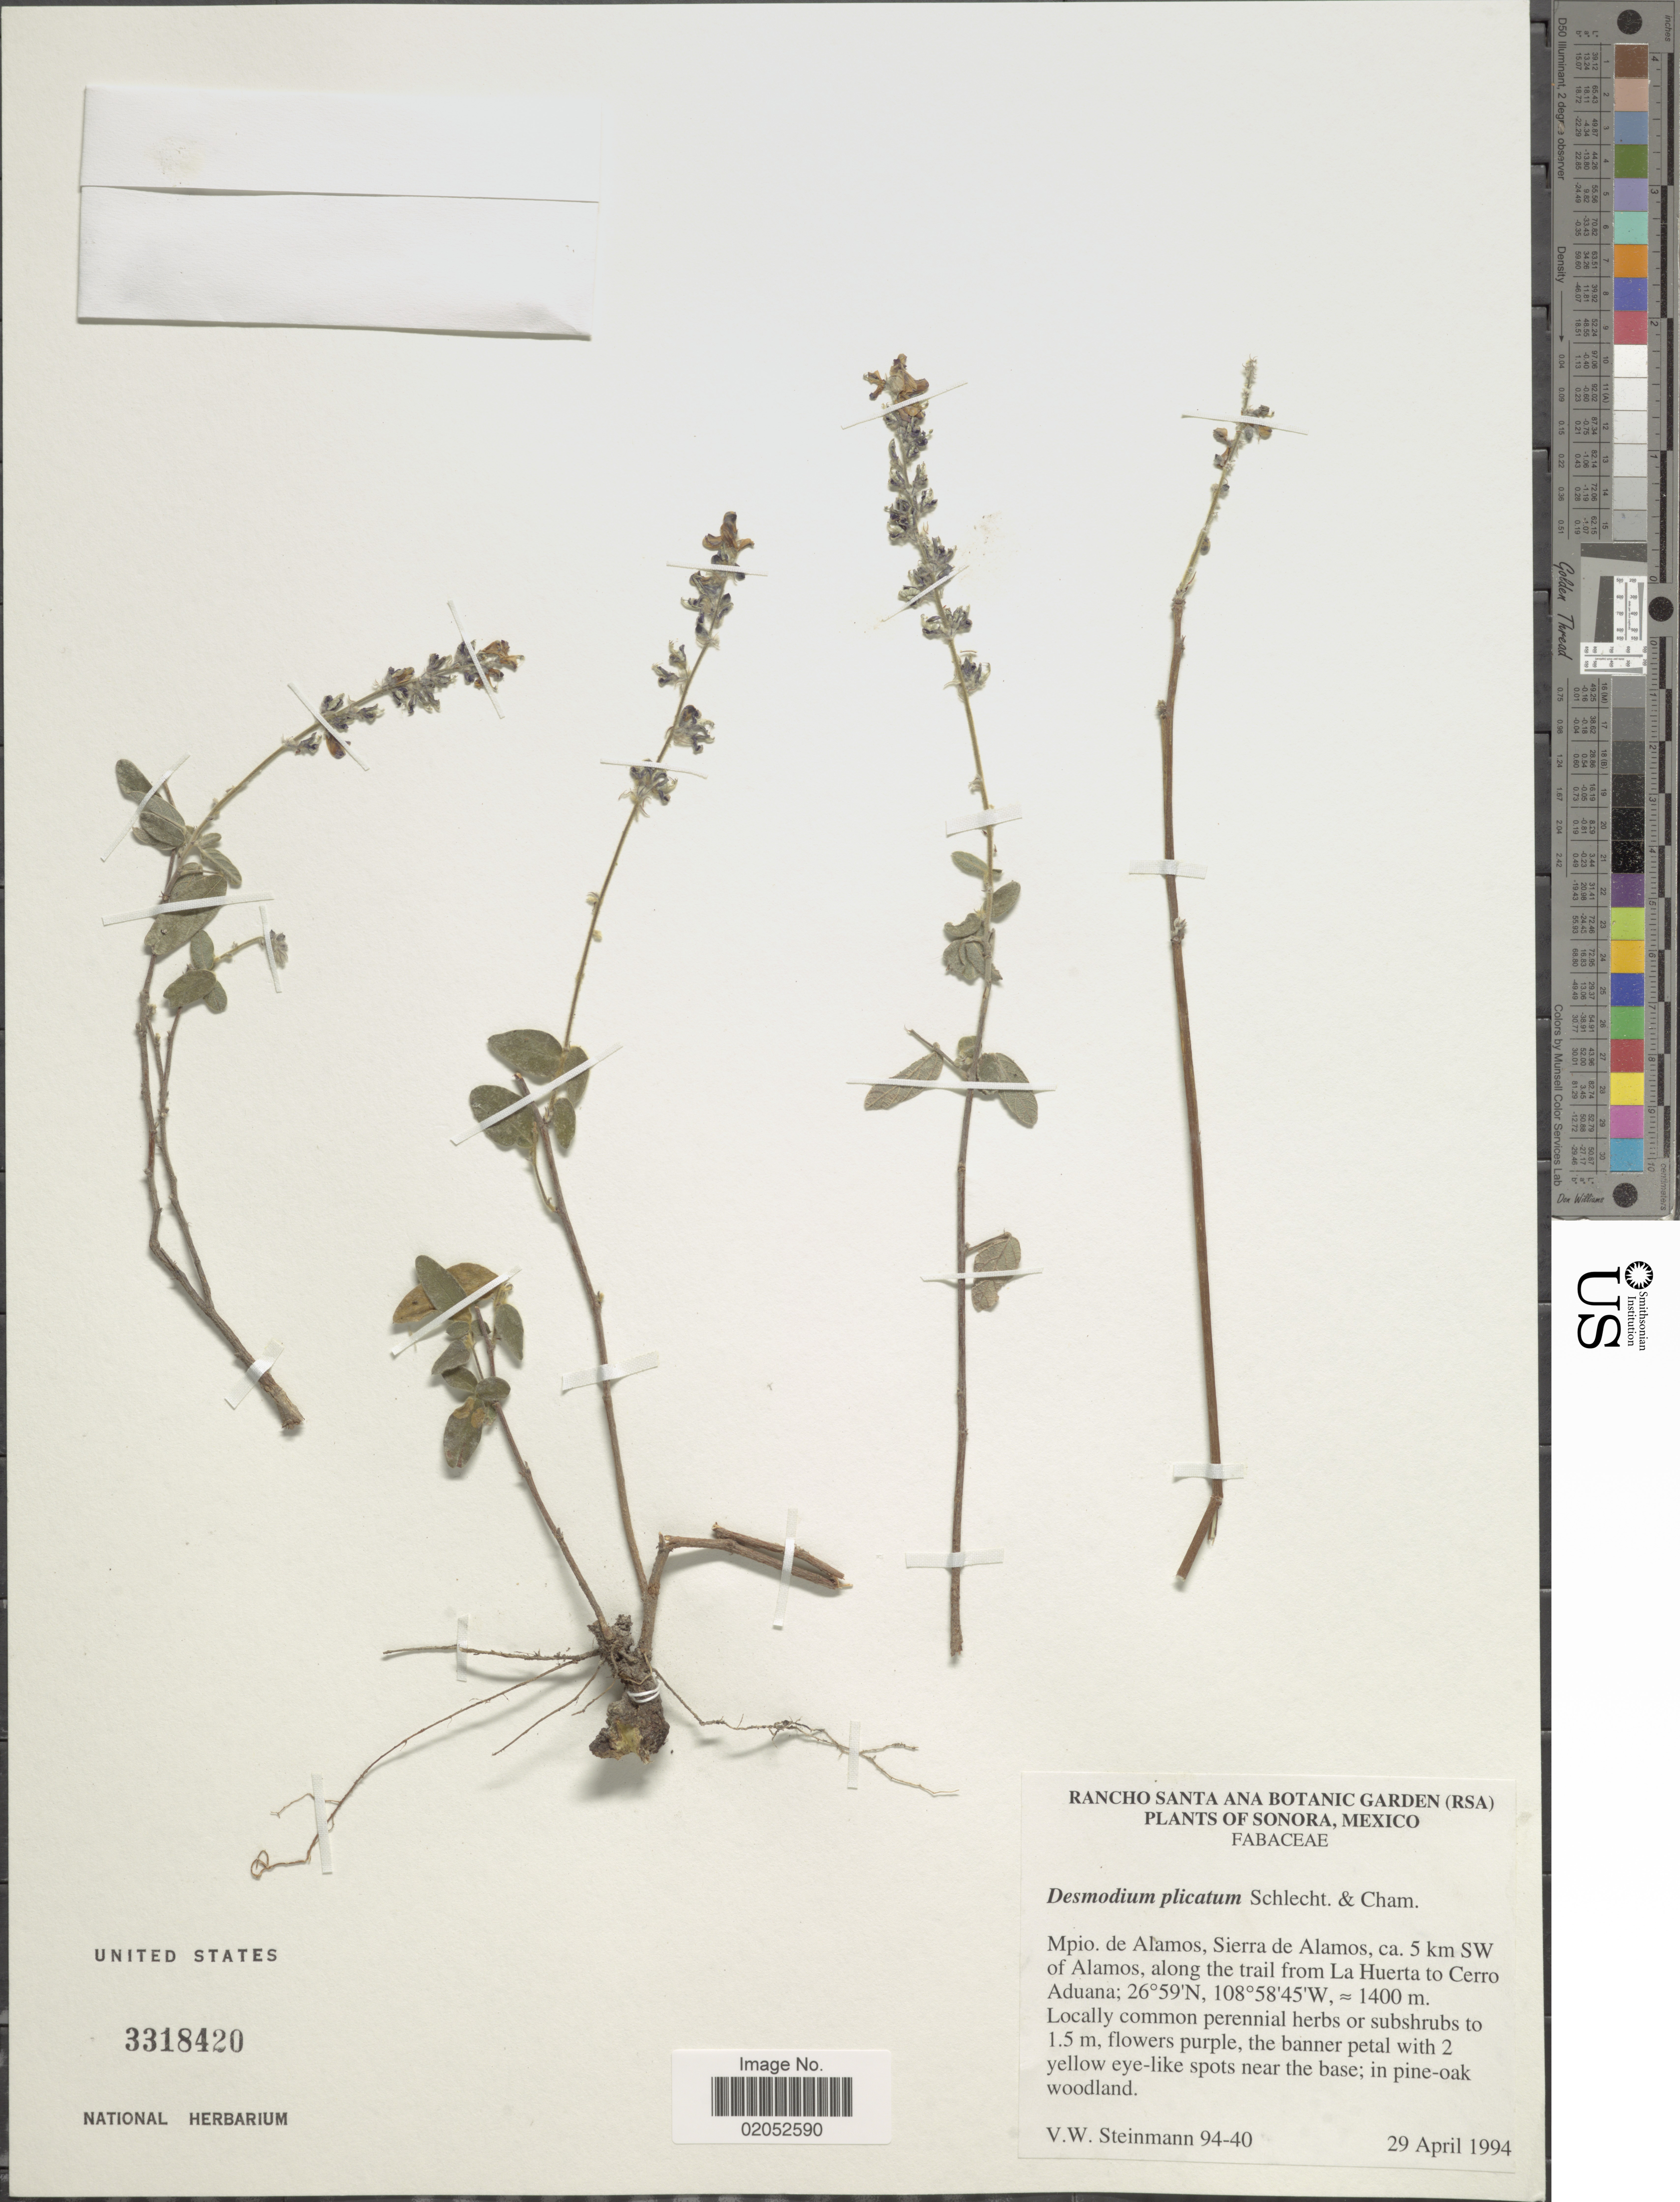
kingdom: Plantae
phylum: Tracheophyta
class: Magnoliopsida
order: Fabales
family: Fabaceae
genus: Desmodium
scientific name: Desmodium plicatum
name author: Schltdl. & Cham.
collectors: V. W. Steinmann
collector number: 94-40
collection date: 1994-04-29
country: Mexico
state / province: Sonora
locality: Sonora, Mexico, Mpio. de Alamos, Sierra de Alamos, 5 km SW of Alamos, along the trail from La Huerta to Cerro Aduana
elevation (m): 1400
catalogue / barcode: US 3318420